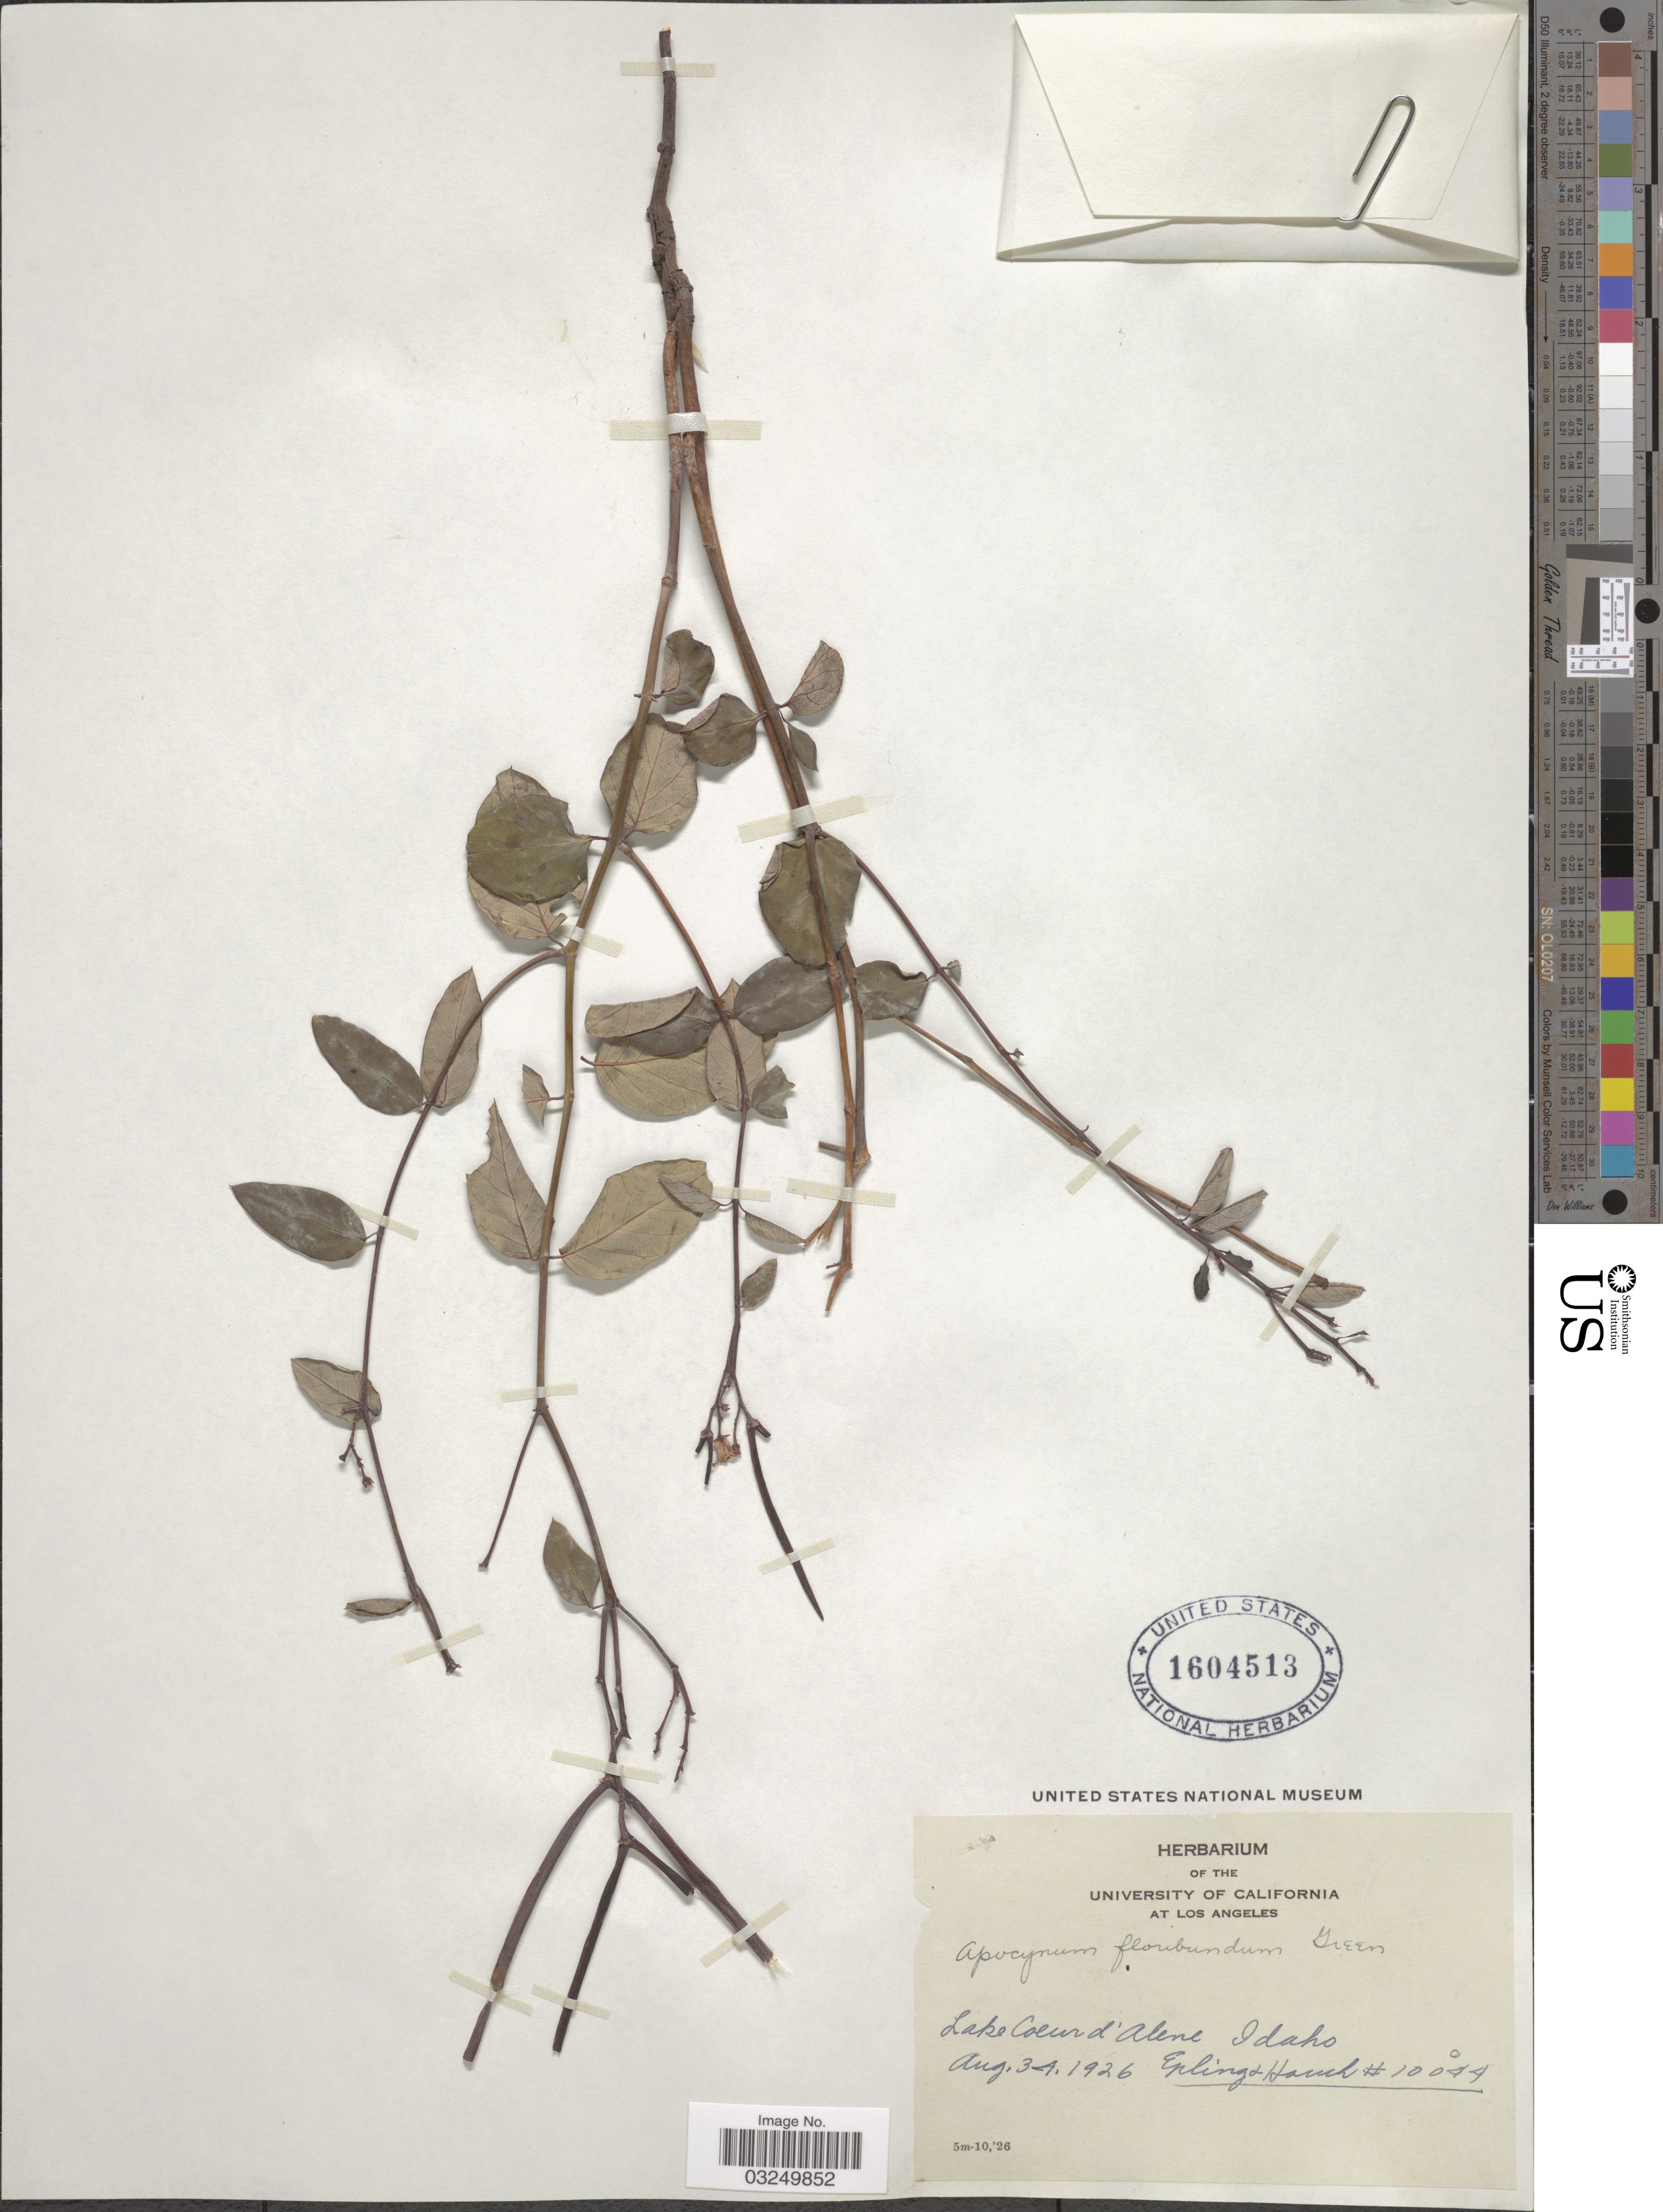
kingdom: Plantae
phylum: Tracheophyta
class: Magnoliopsida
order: Gentianales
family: Apocynaceae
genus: Apocynum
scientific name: Apocynum floribundum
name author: S.W. Greene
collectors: -- Epling & -. Hauch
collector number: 10044*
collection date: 1926-08-03/1926-08-04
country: United States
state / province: Idaho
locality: Lake Coeur d'Alene.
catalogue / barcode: US 1604513